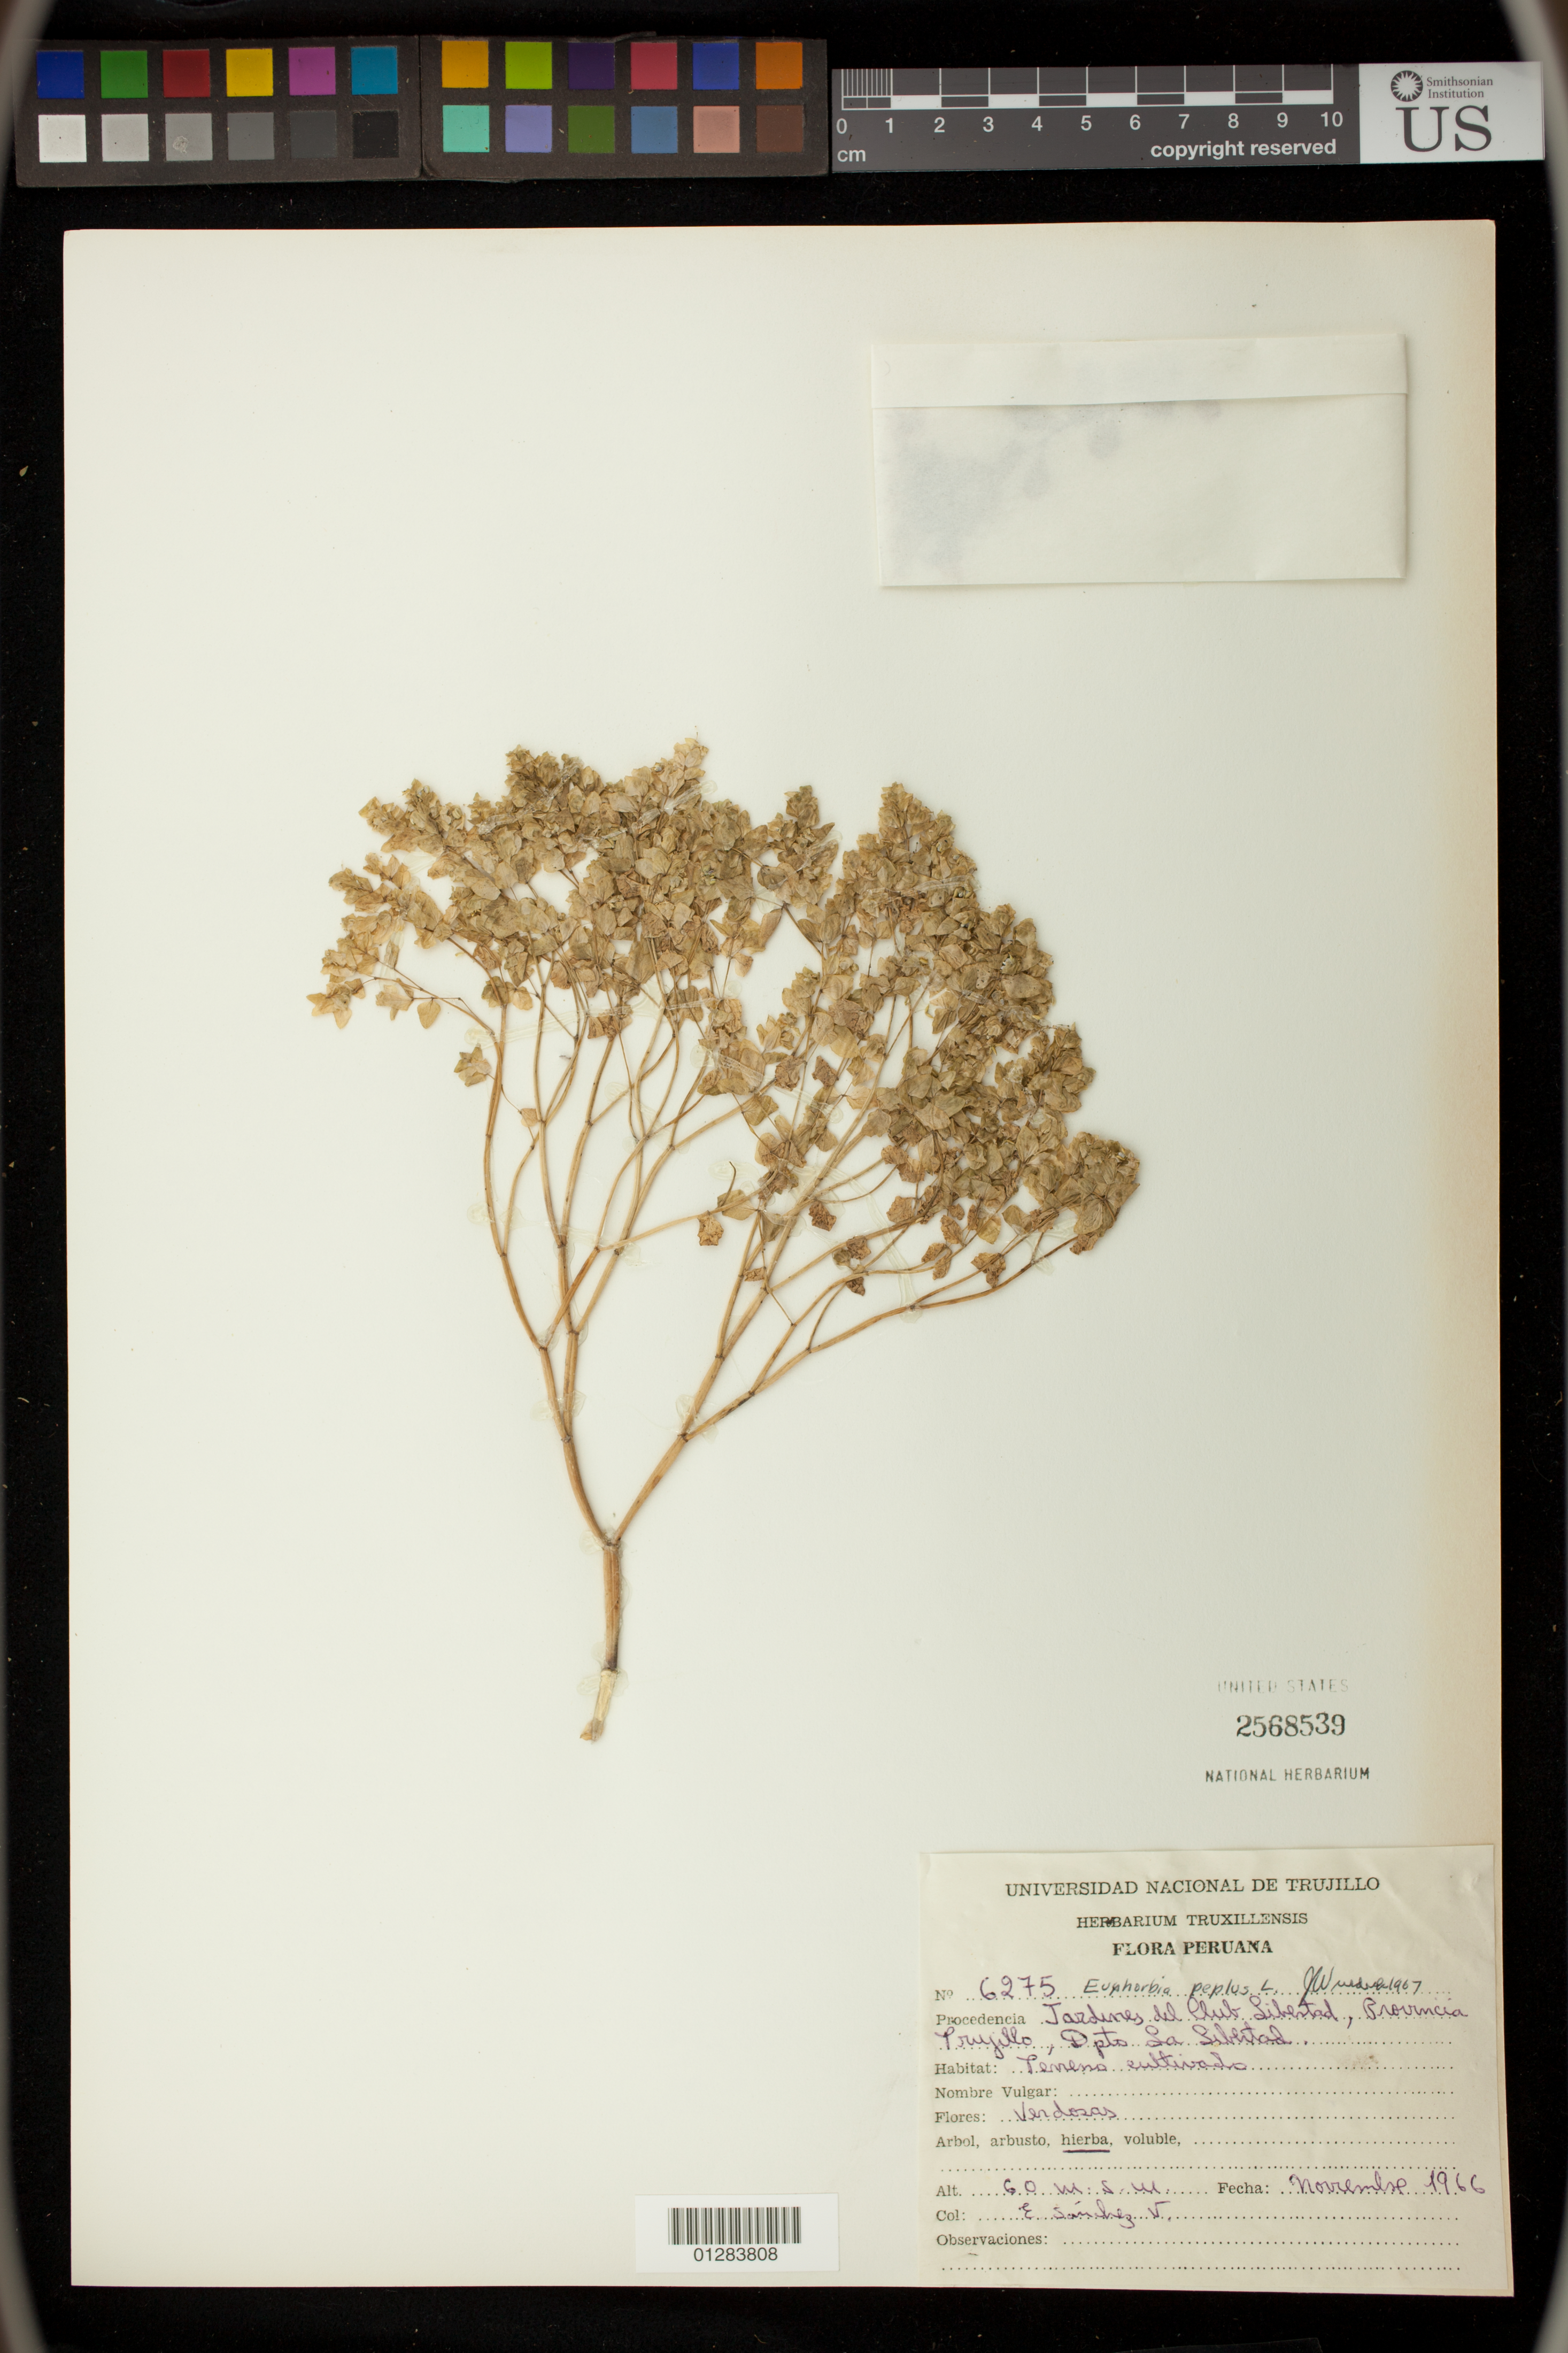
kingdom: Plantae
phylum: Tracheophyta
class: Magnoliopsida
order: Malpighiales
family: Euphorbiaceae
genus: Euphorbia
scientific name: Euphorbia peplus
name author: L.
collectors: E. Sanchez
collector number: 6275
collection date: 1966-11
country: Peru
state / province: La Libertad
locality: Procedencia Jardines del Club Libertad, Provincia Trujillo, Dpto La Libertad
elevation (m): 60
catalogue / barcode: US 2568539